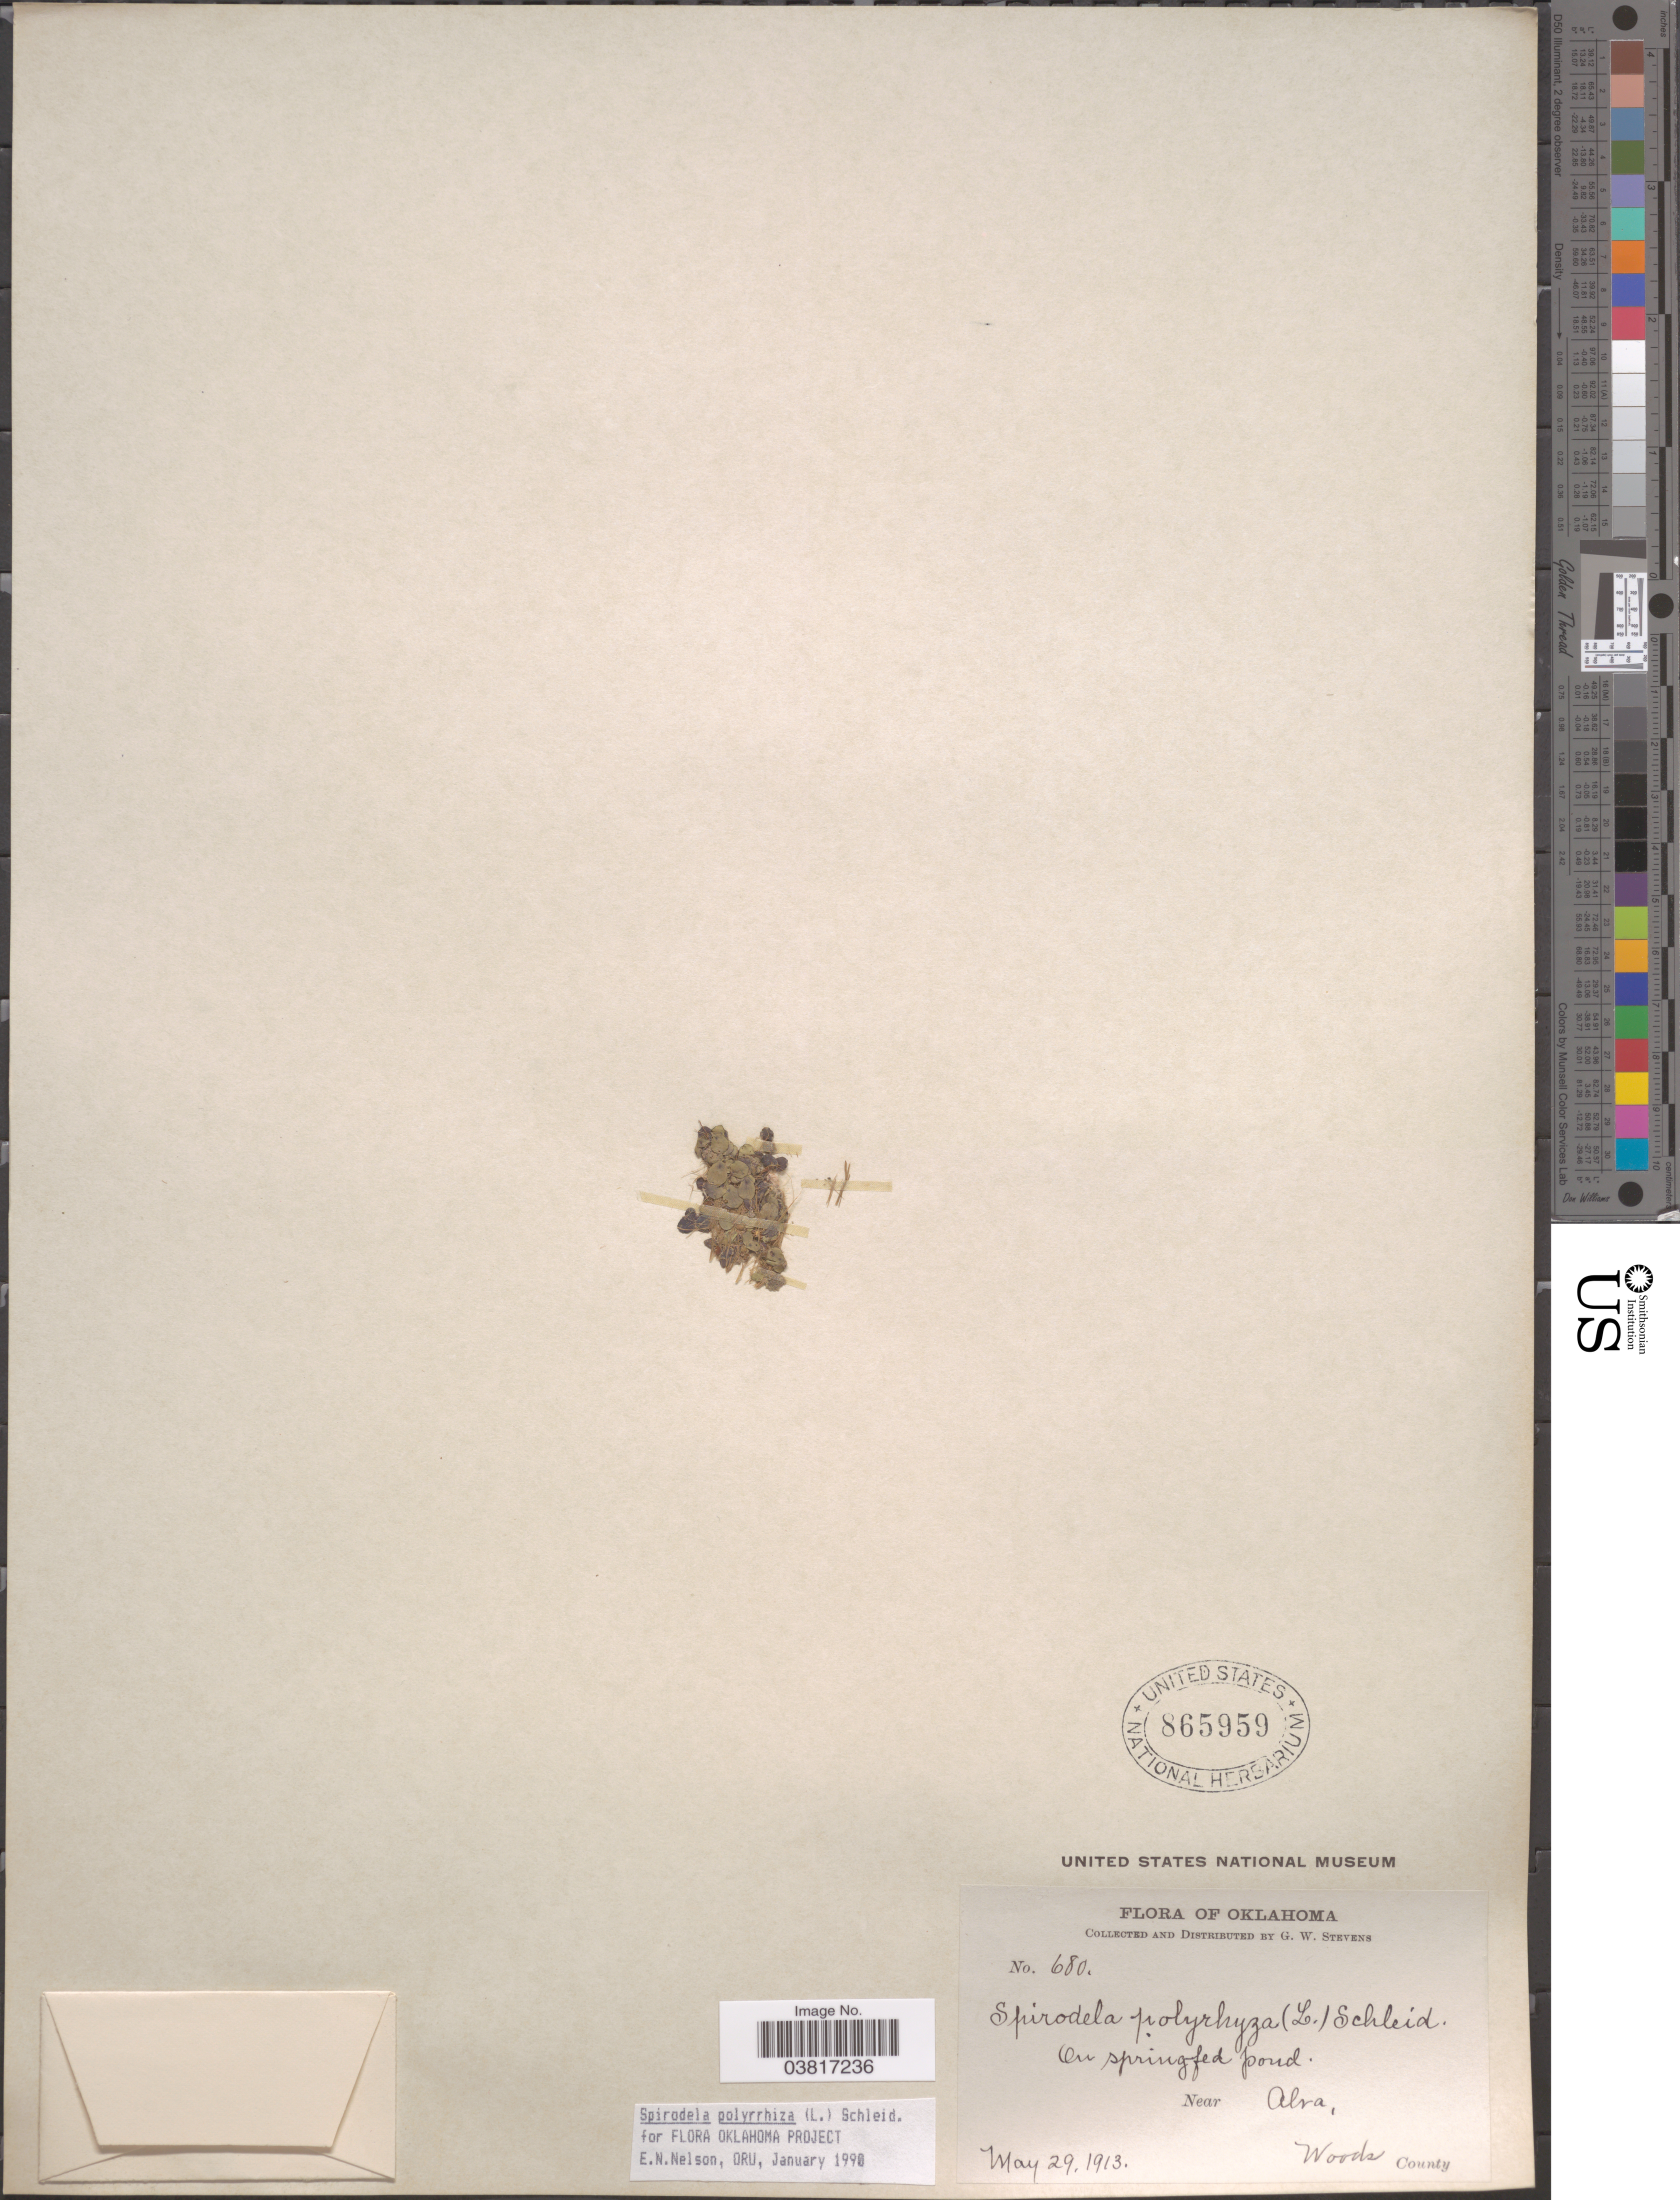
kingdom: Plantae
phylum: Tracheophyta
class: Liliopsida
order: Alismatales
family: Araceae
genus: Spirodela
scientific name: Spirodela polyrrhiza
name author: (L.) Schleid.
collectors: G. W. Stevens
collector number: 680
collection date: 1913-05-29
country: United States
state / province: Oklahoma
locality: On springfed pond. Near Alva, Woods County.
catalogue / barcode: US 865959